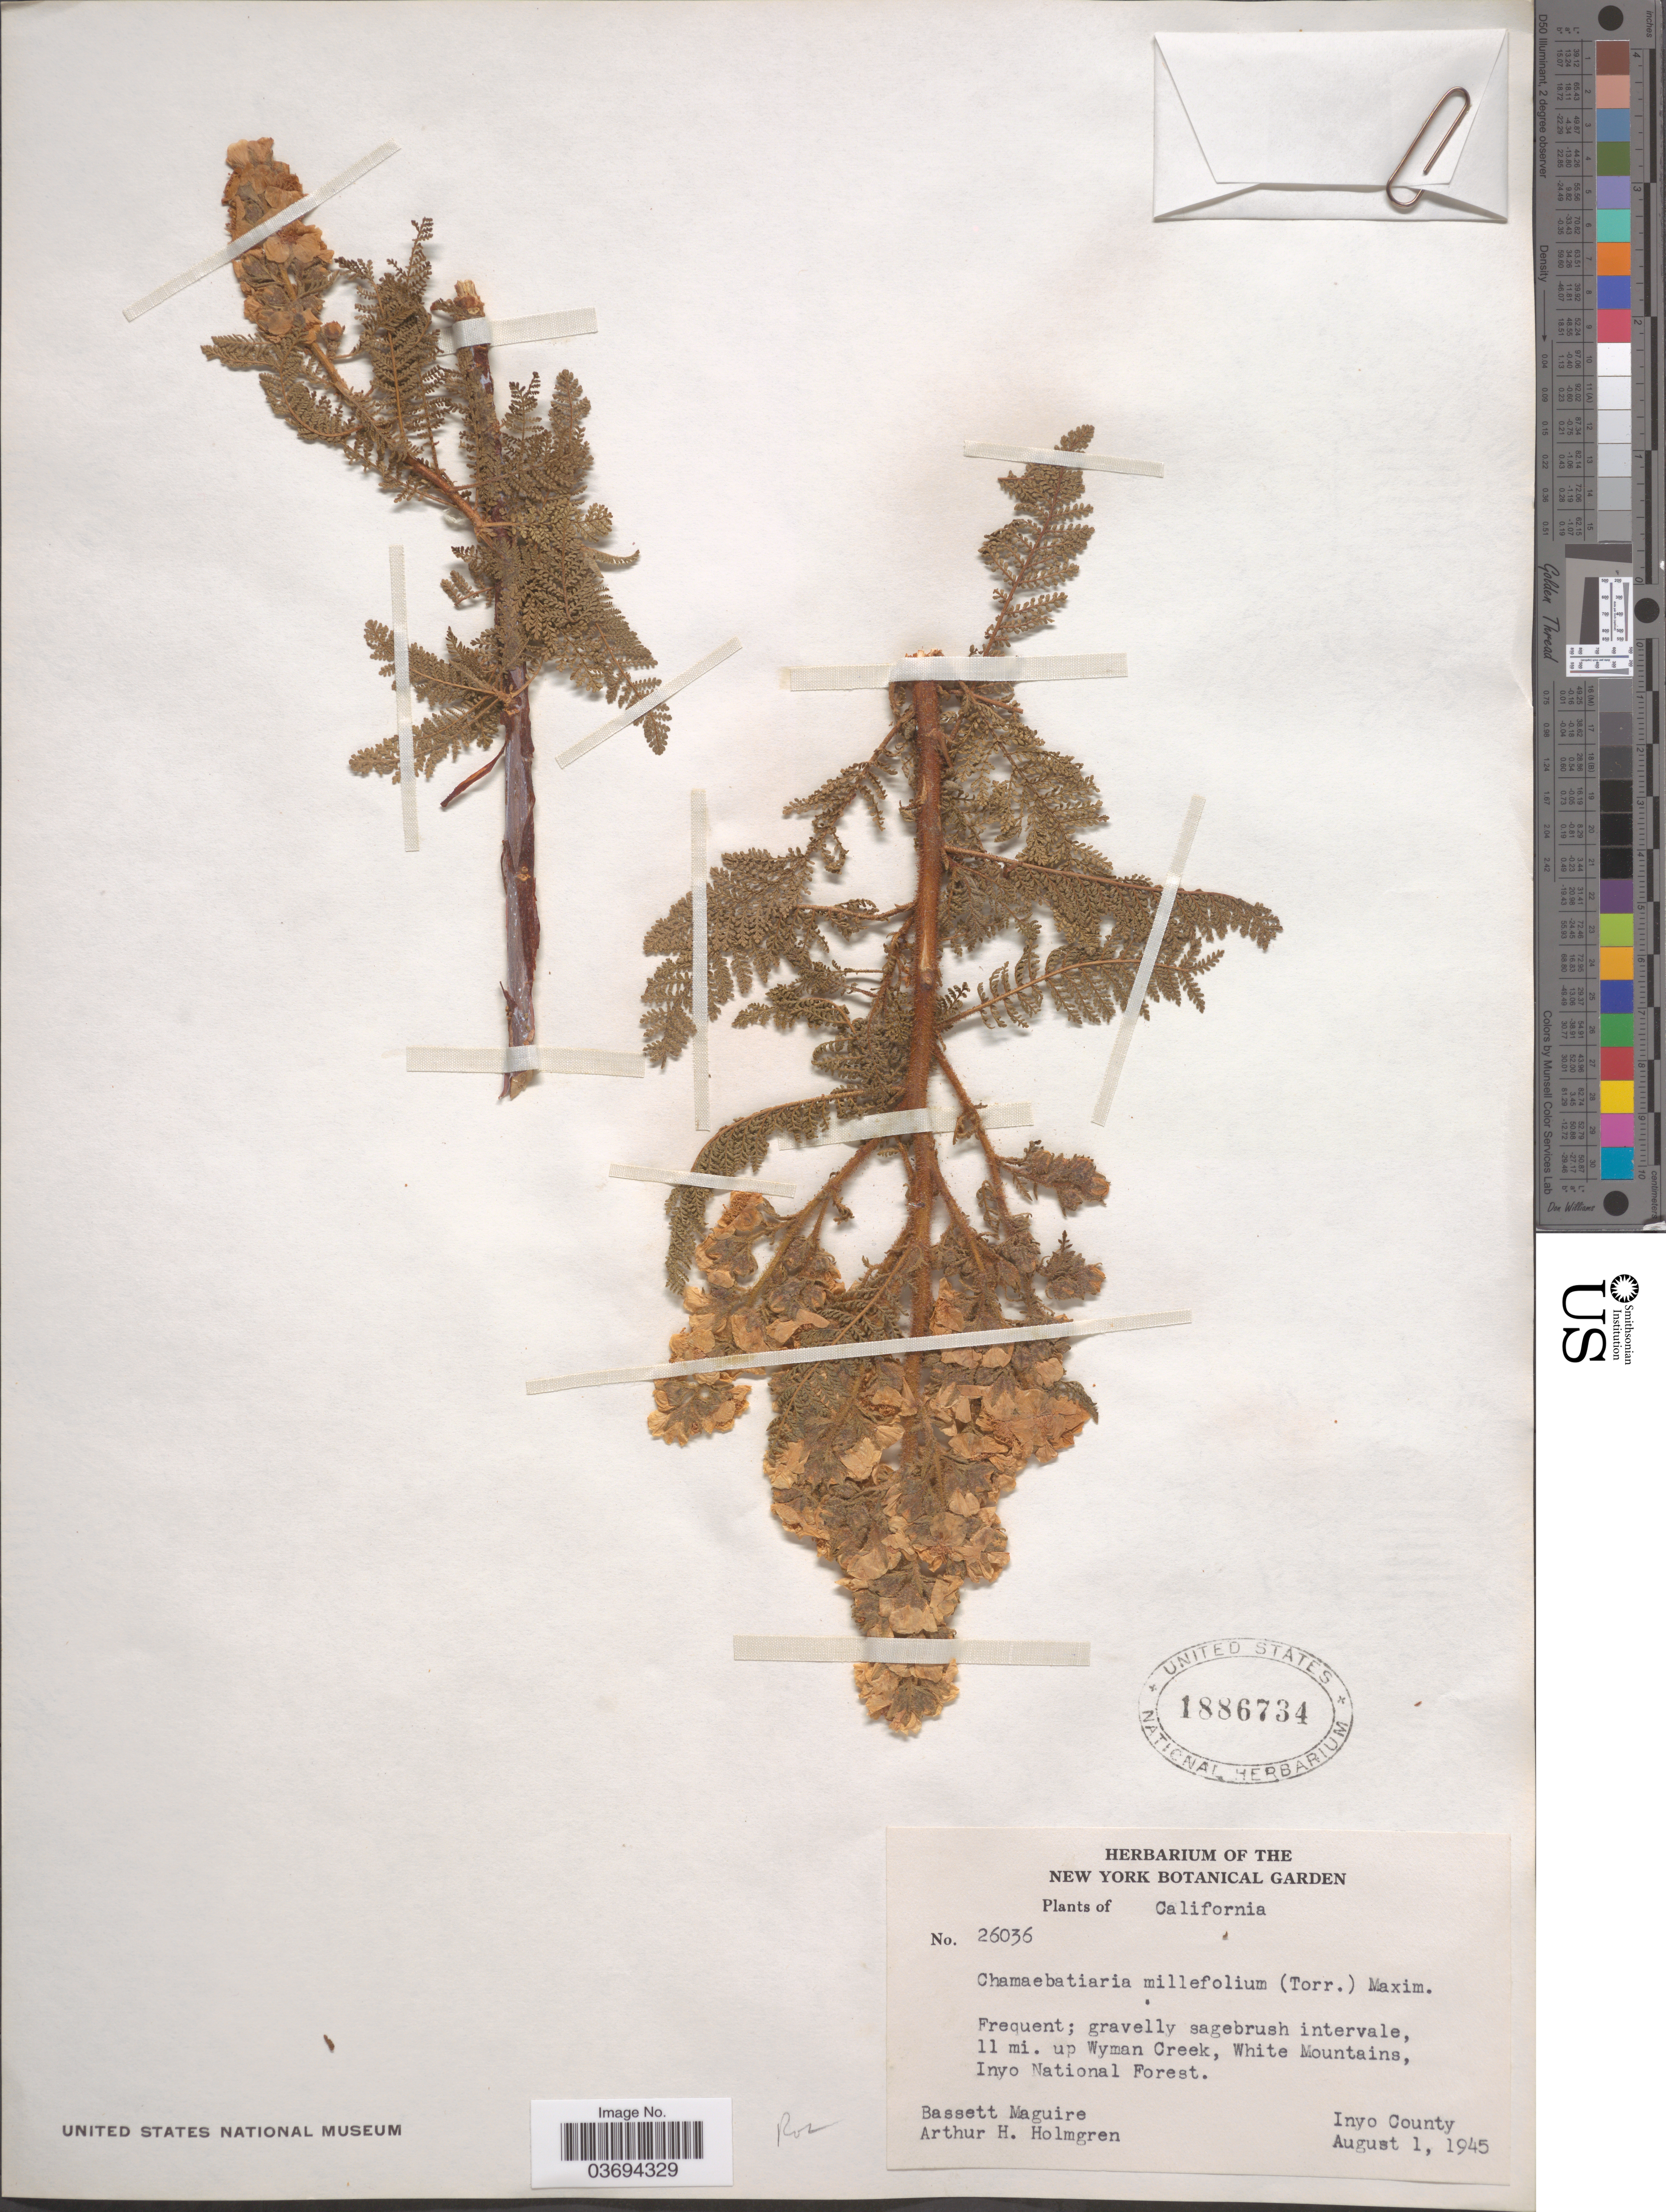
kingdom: Plantae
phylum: Tracheophyta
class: Magnoliopsida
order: Rosales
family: Rosaceae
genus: Chamaebatiaria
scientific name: Chamaebatiaria millefolium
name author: (Torr.) Maxim.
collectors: B. Maguire & A. H. Holmgren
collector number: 26036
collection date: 1945-08-01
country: United States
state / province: California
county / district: Inyo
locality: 11 mi. up Wyman Creek, White Mountains, Inyo National Forest, Inyo County.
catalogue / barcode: US 1886734